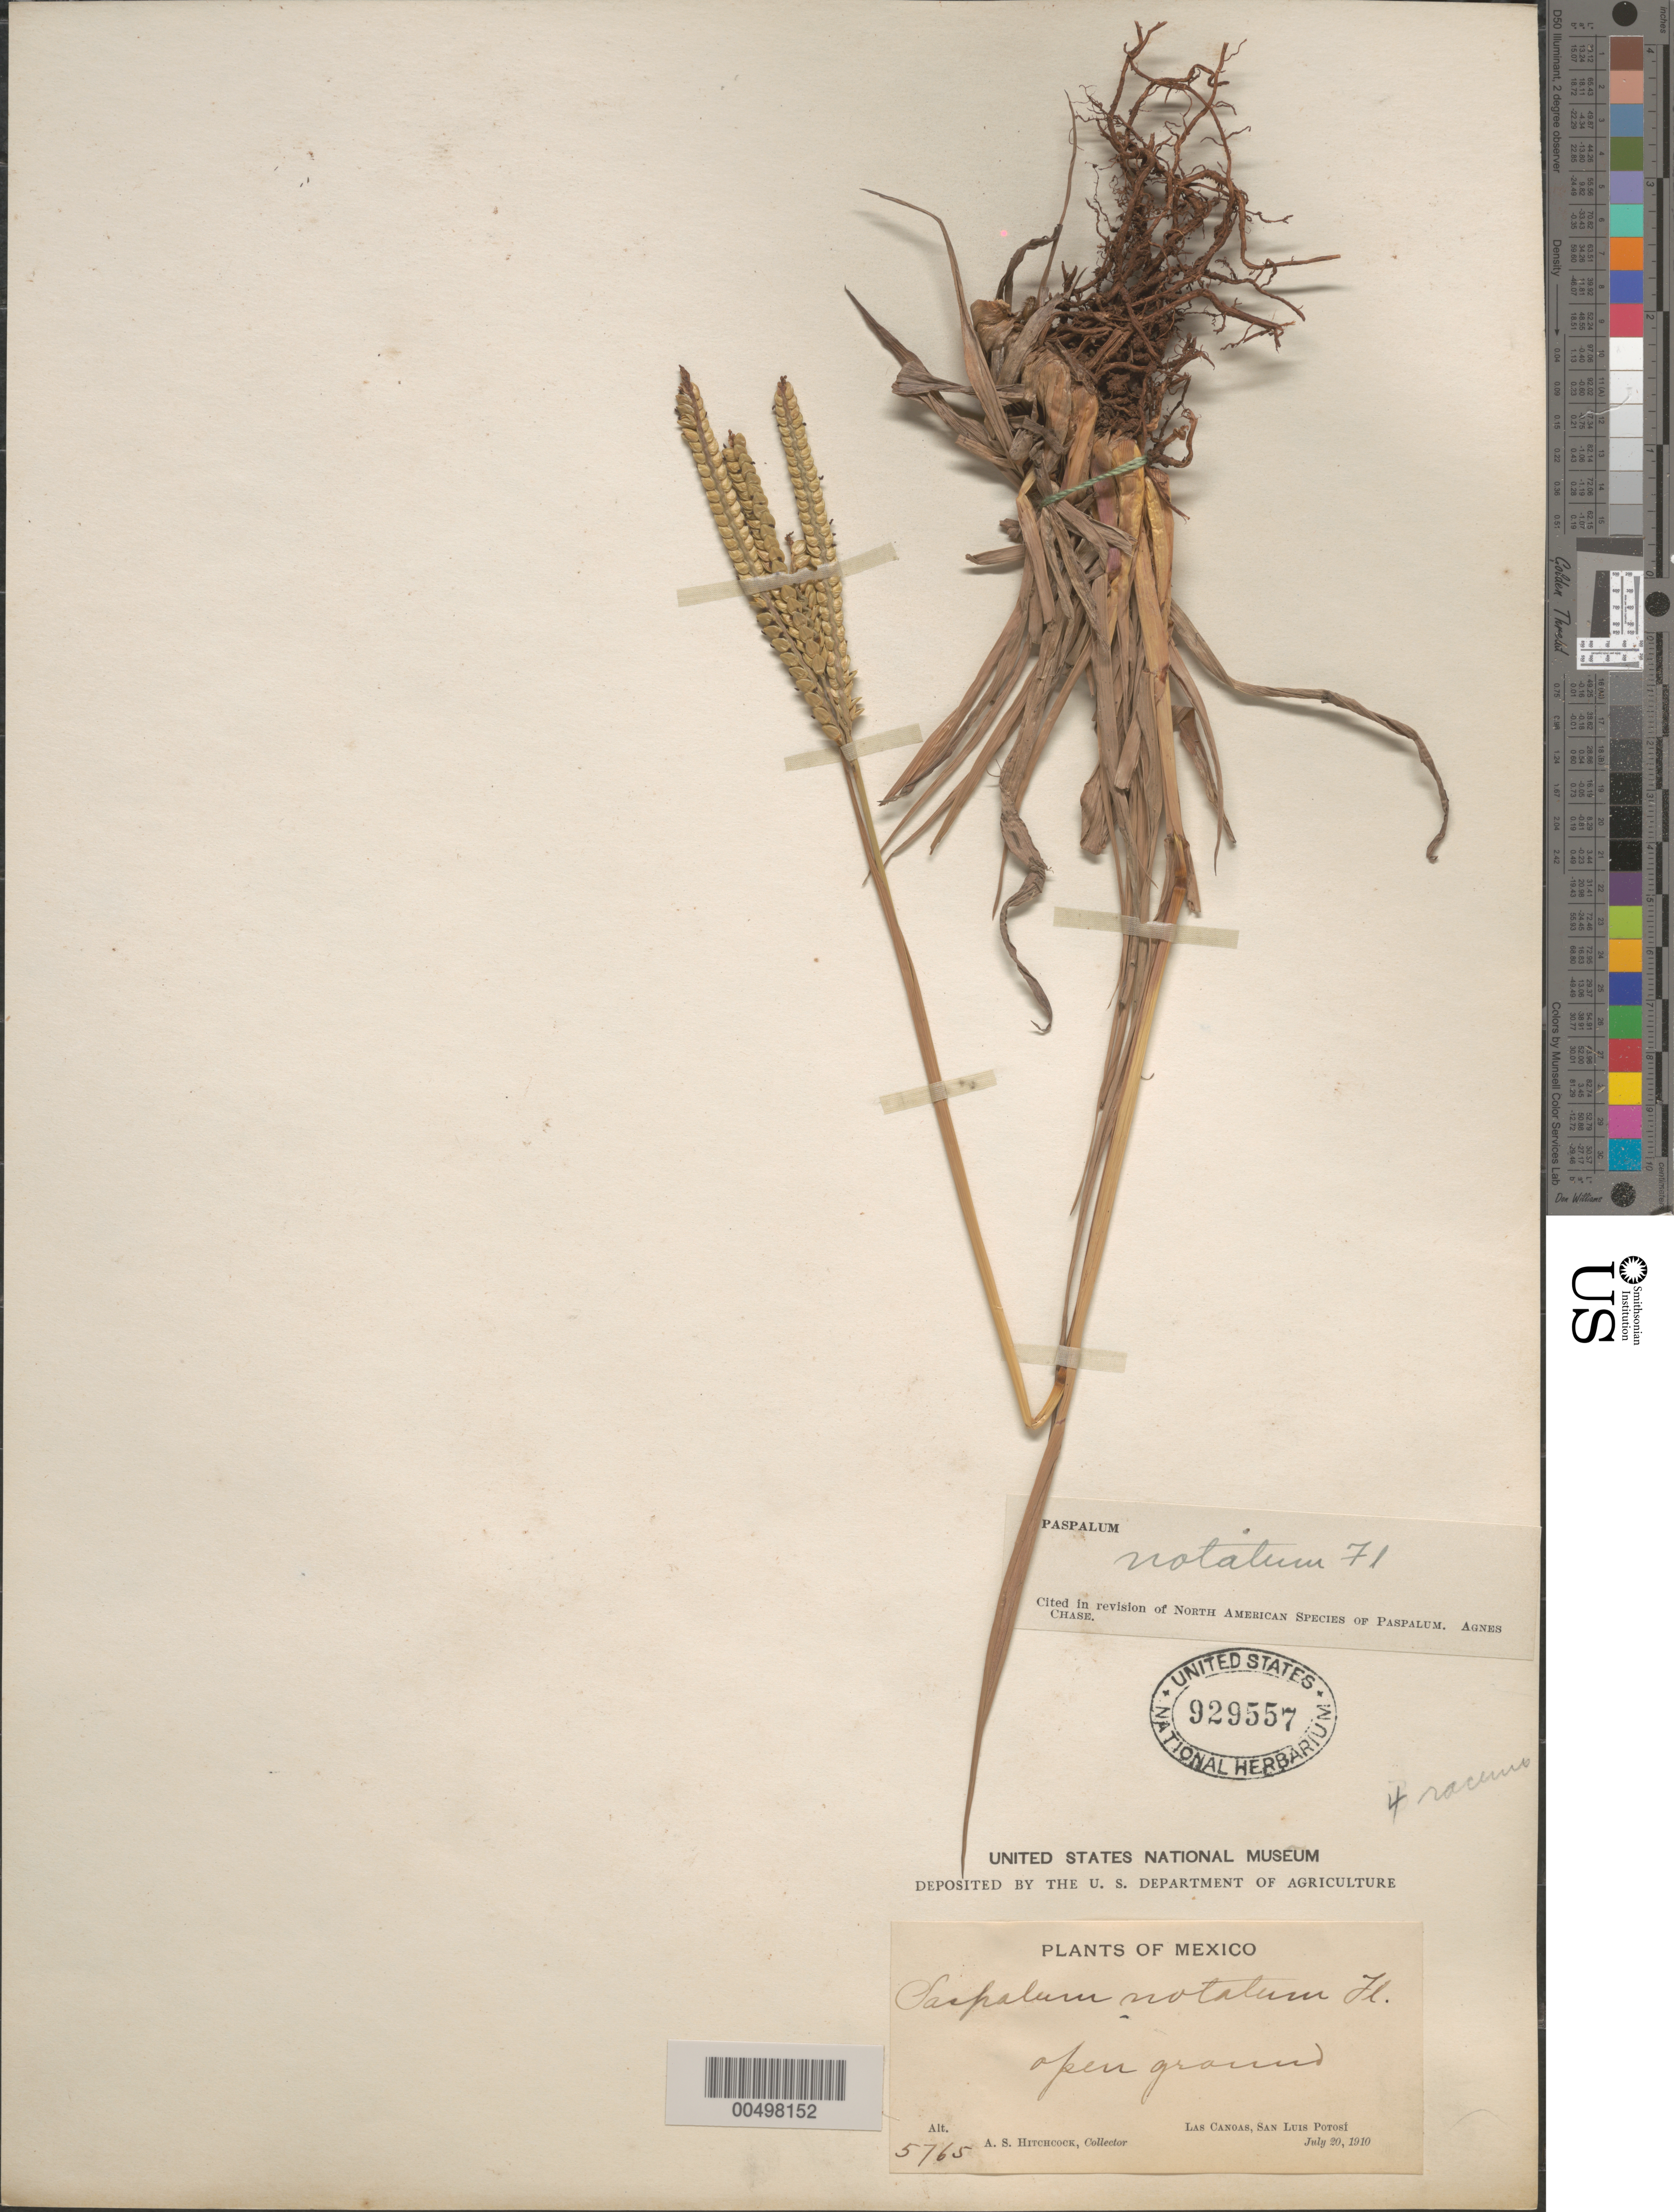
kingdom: Plantae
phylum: Tracheophyta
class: Liliopsida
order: Poales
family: Poaceae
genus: Paspalum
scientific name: Paspalum notatum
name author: Flüggé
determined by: Chase, [M.] Agnes, (US)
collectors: A. S. Hitchcock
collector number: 5765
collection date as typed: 20 Jul 1910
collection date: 1910-07-20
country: Mexico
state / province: San Luis Potosi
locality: Las Canoas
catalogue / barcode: US 929557